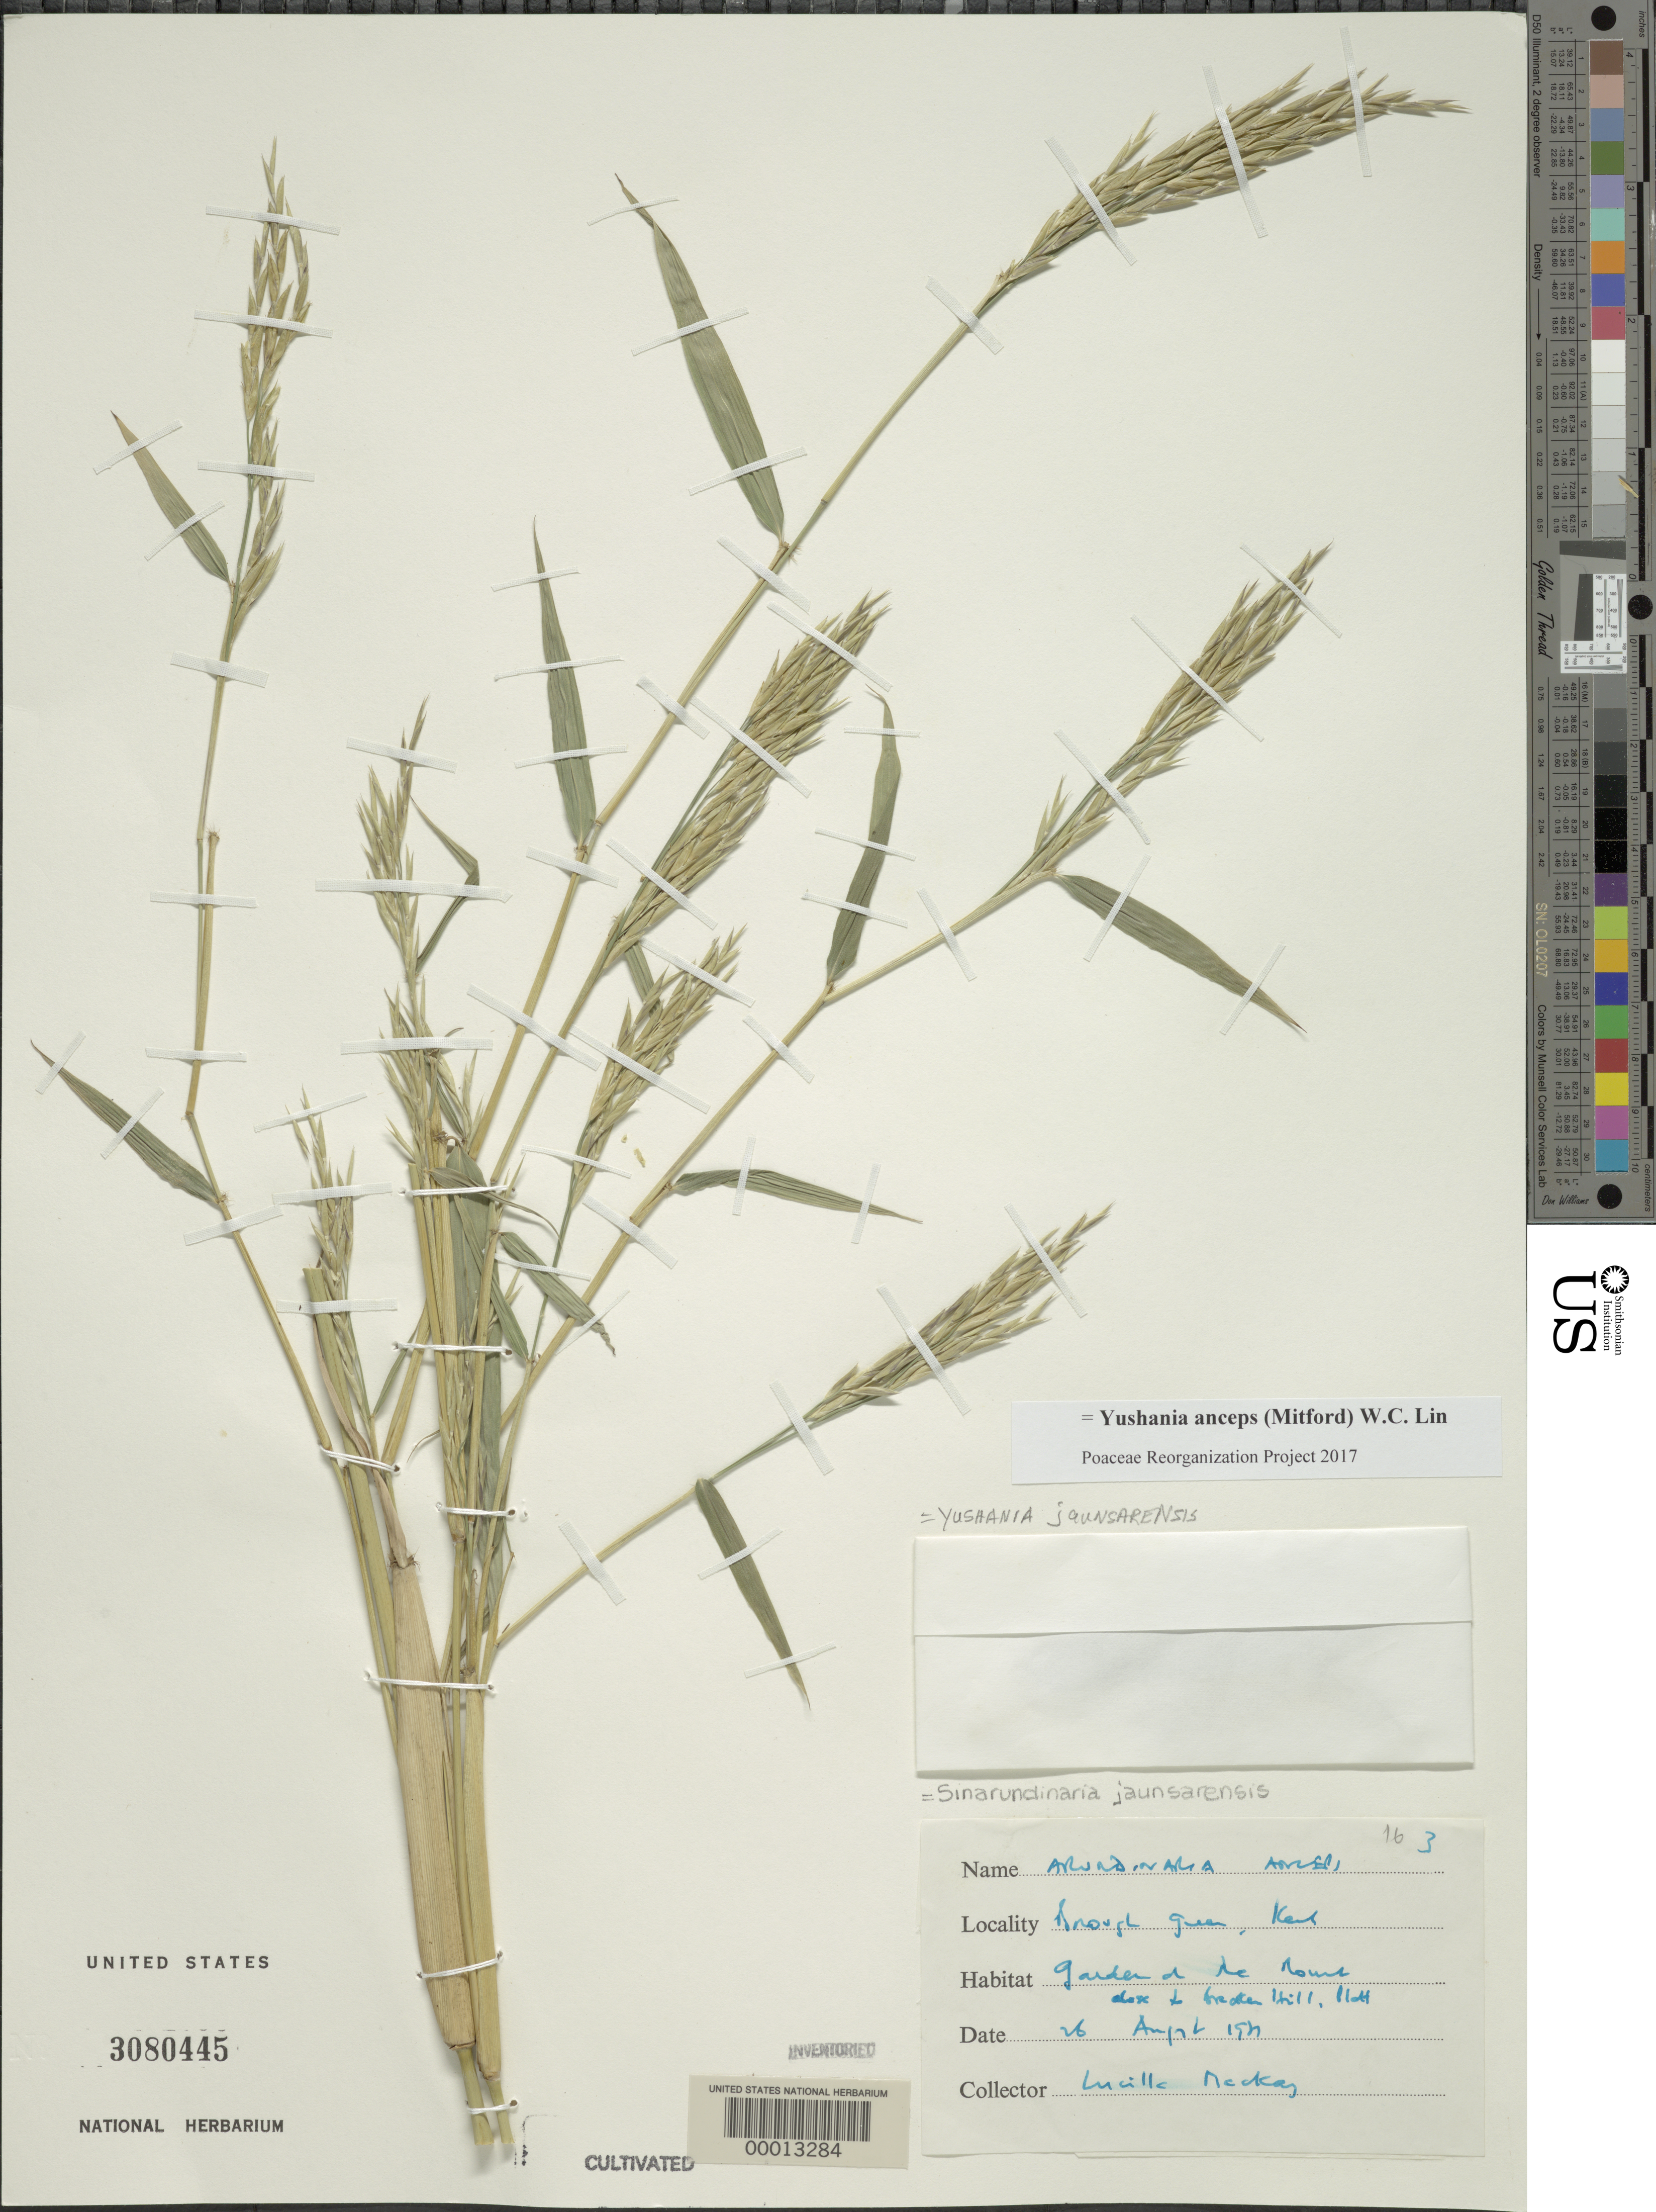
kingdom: Plantae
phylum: Tracheophyta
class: Liliopsida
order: Poales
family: Poaceae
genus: Yushania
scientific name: Yushania anceps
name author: (Mitford) W.C. Lin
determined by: Poaceae Reorganization Project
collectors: L. Neckar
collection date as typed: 26 Apr 1981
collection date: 1981-04-26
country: United Kingdom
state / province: England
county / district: Kent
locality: Brough green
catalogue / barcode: US 3080445